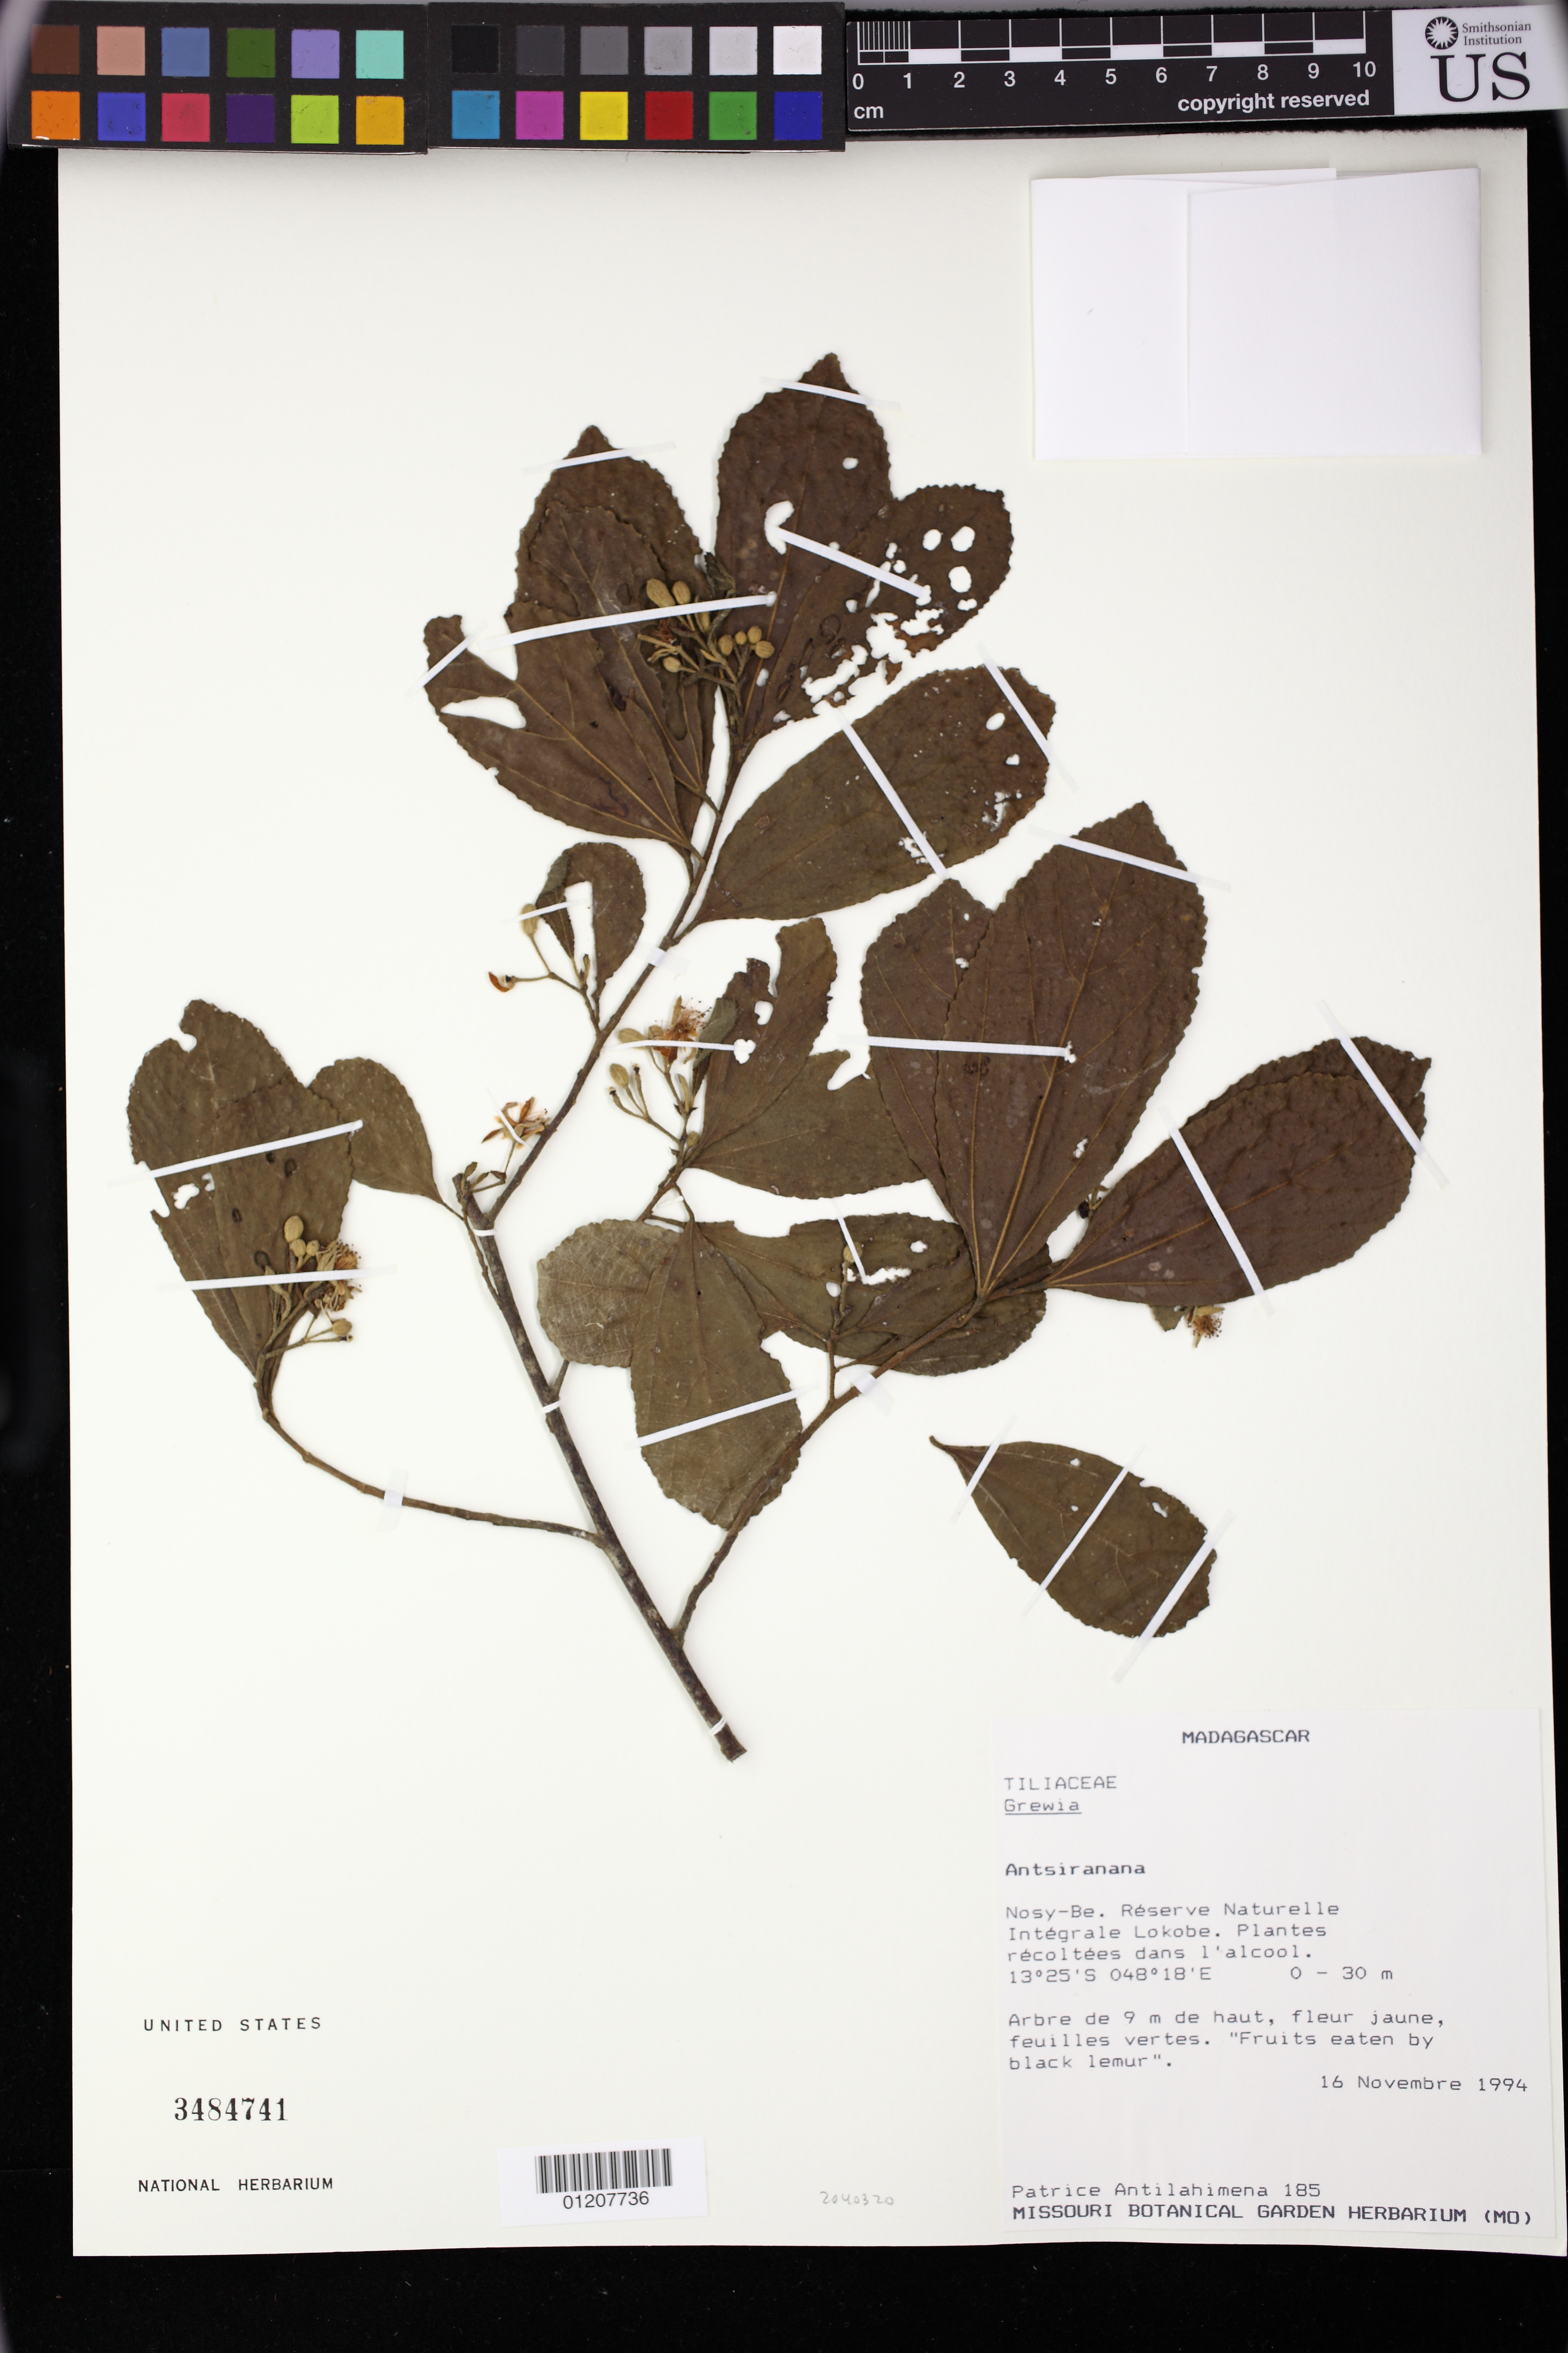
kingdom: Plantae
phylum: Tracheophyta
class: Magnoliopsida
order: Malvales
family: Malvaceae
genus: Grewia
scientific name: Grewia sp.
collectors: P. Antilahimena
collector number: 185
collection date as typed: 16 Nov 1994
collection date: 1994-11-16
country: Madagascar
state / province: Diana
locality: Antsiranana. Nosy Be. Réserve Naturelle Intégrale Lokobe.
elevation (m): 0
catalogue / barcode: US 3484741